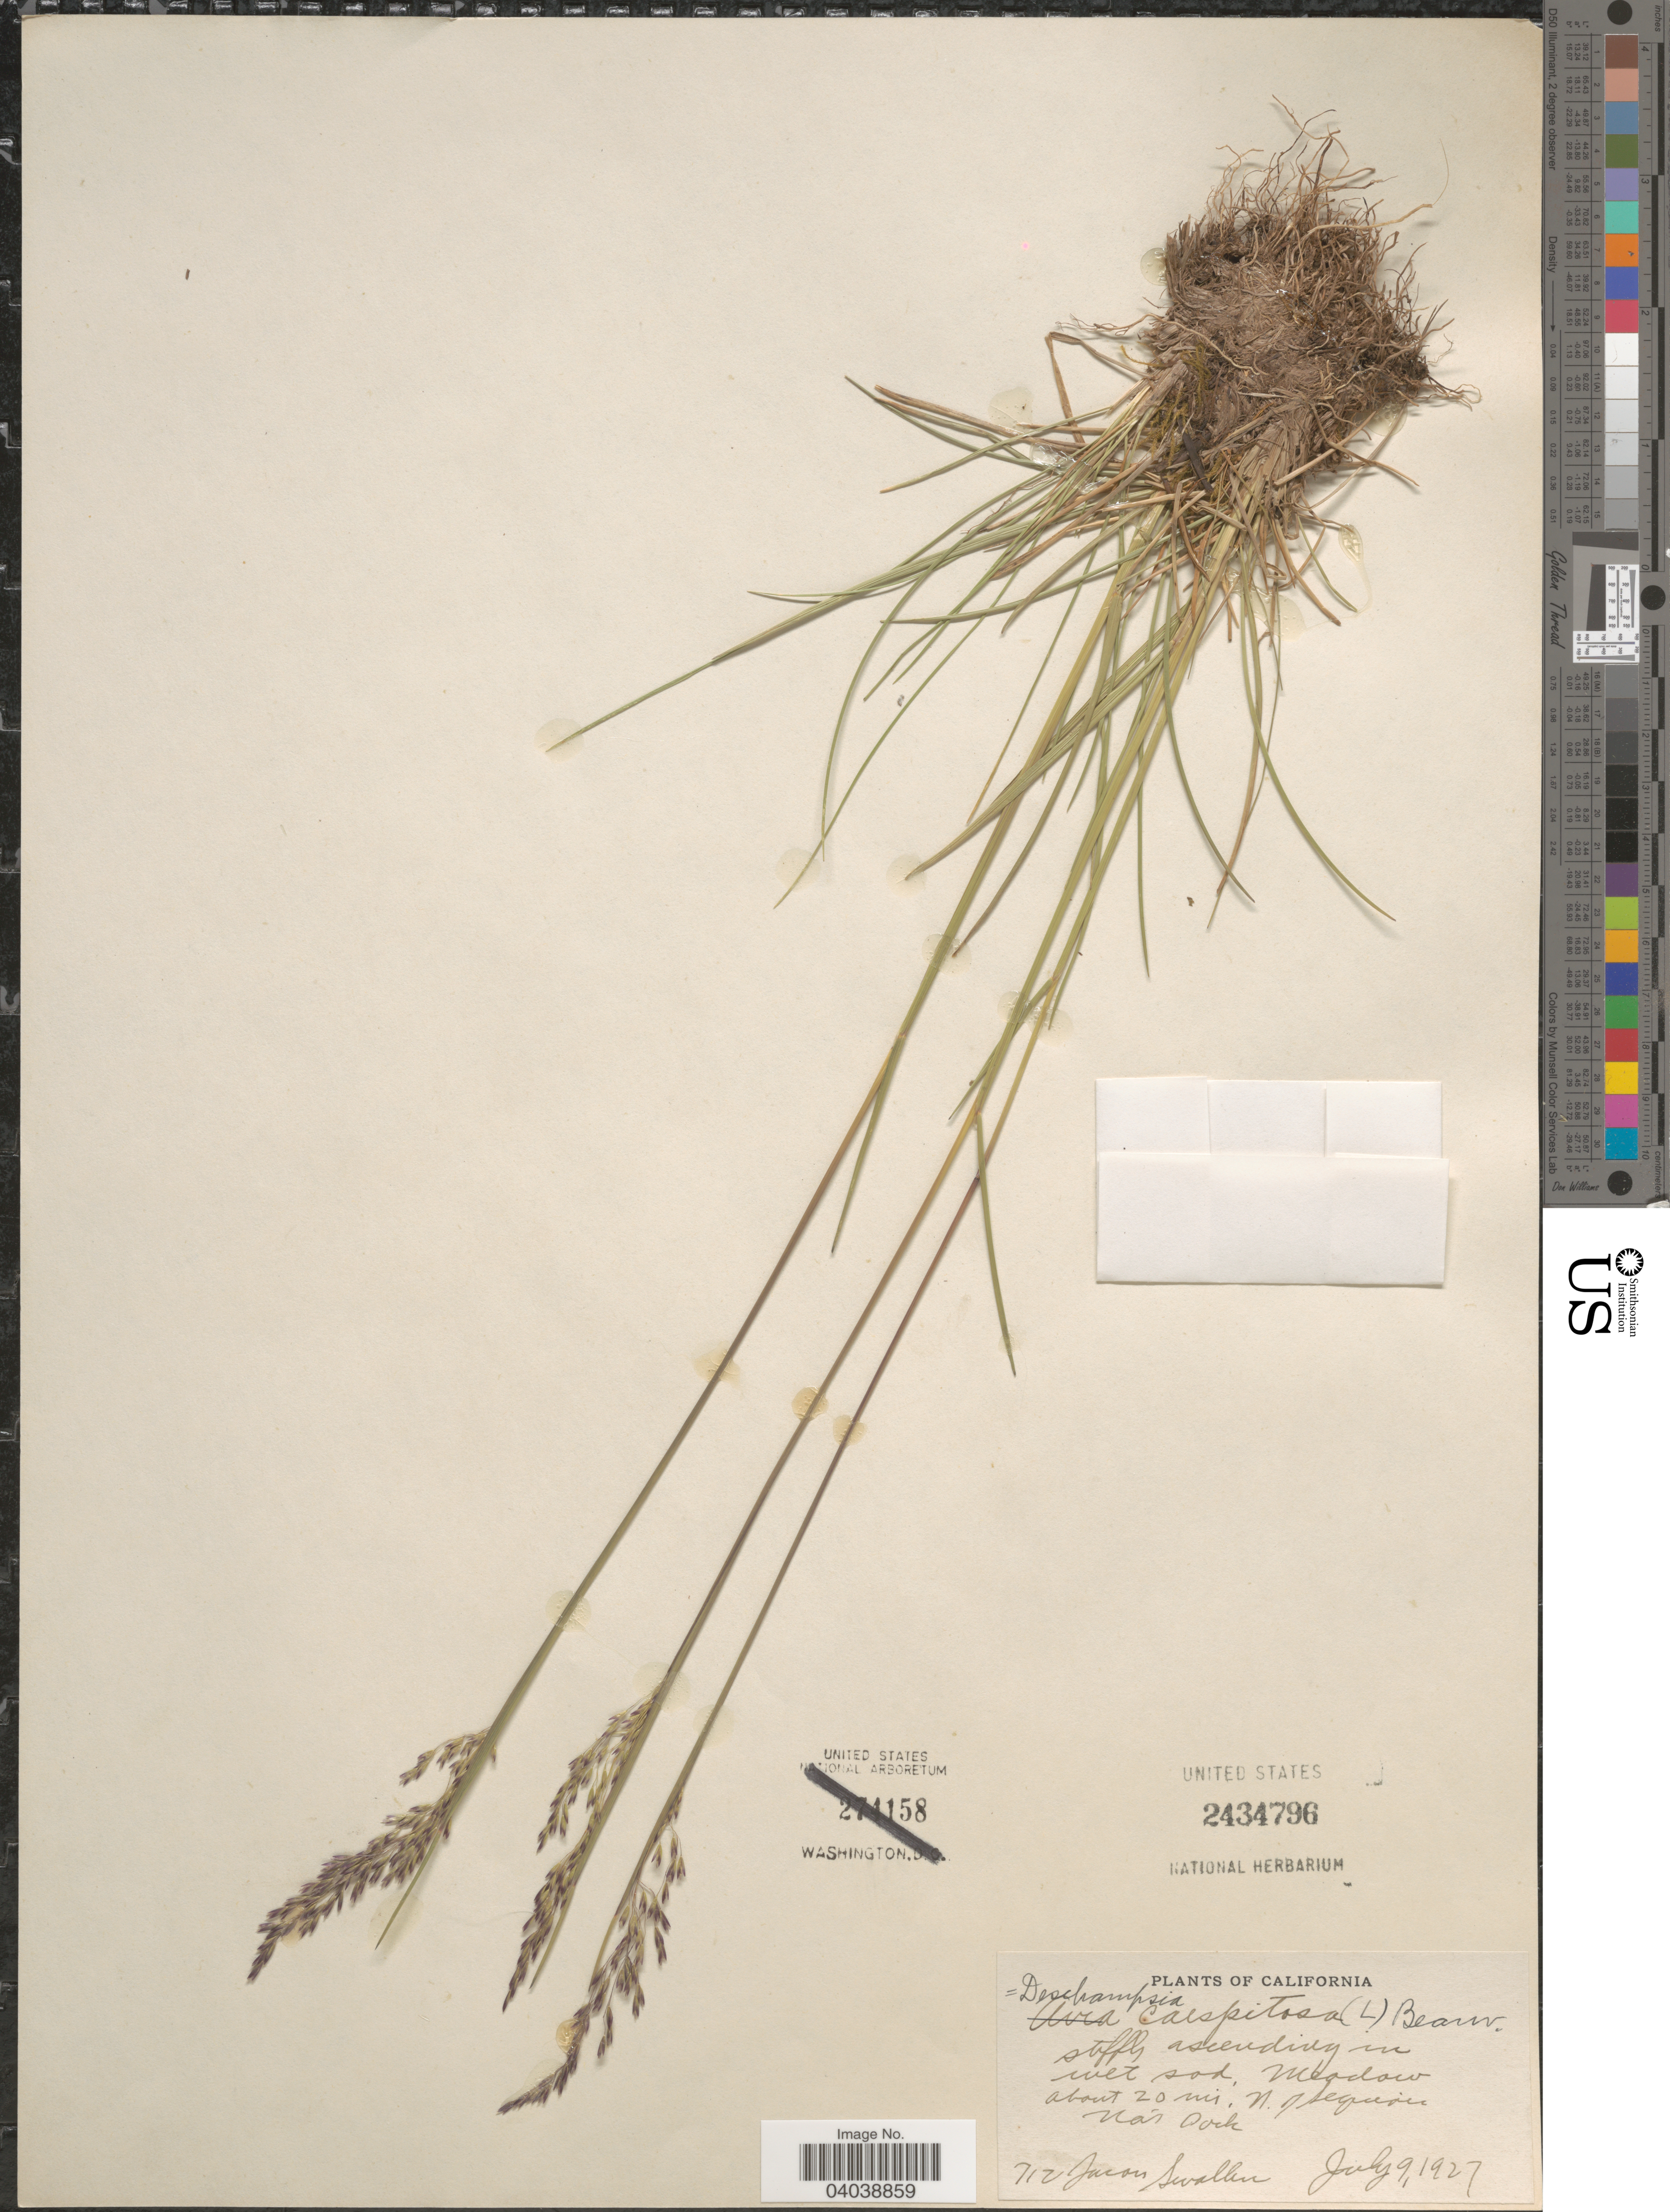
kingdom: Plantae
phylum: Tracheophyta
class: Liliopsida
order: Poales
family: Poaceae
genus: Deschampsia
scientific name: Deschampsia cespitosa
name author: (L.) P. Beauv.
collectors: J. R. Swallen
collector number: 712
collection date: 1927-07-09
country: United States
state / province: California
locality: Stiffly ascending in wet sod, Meadow about 20 mi. N. of Sequoia Nat Park.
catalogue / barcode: US 2434796